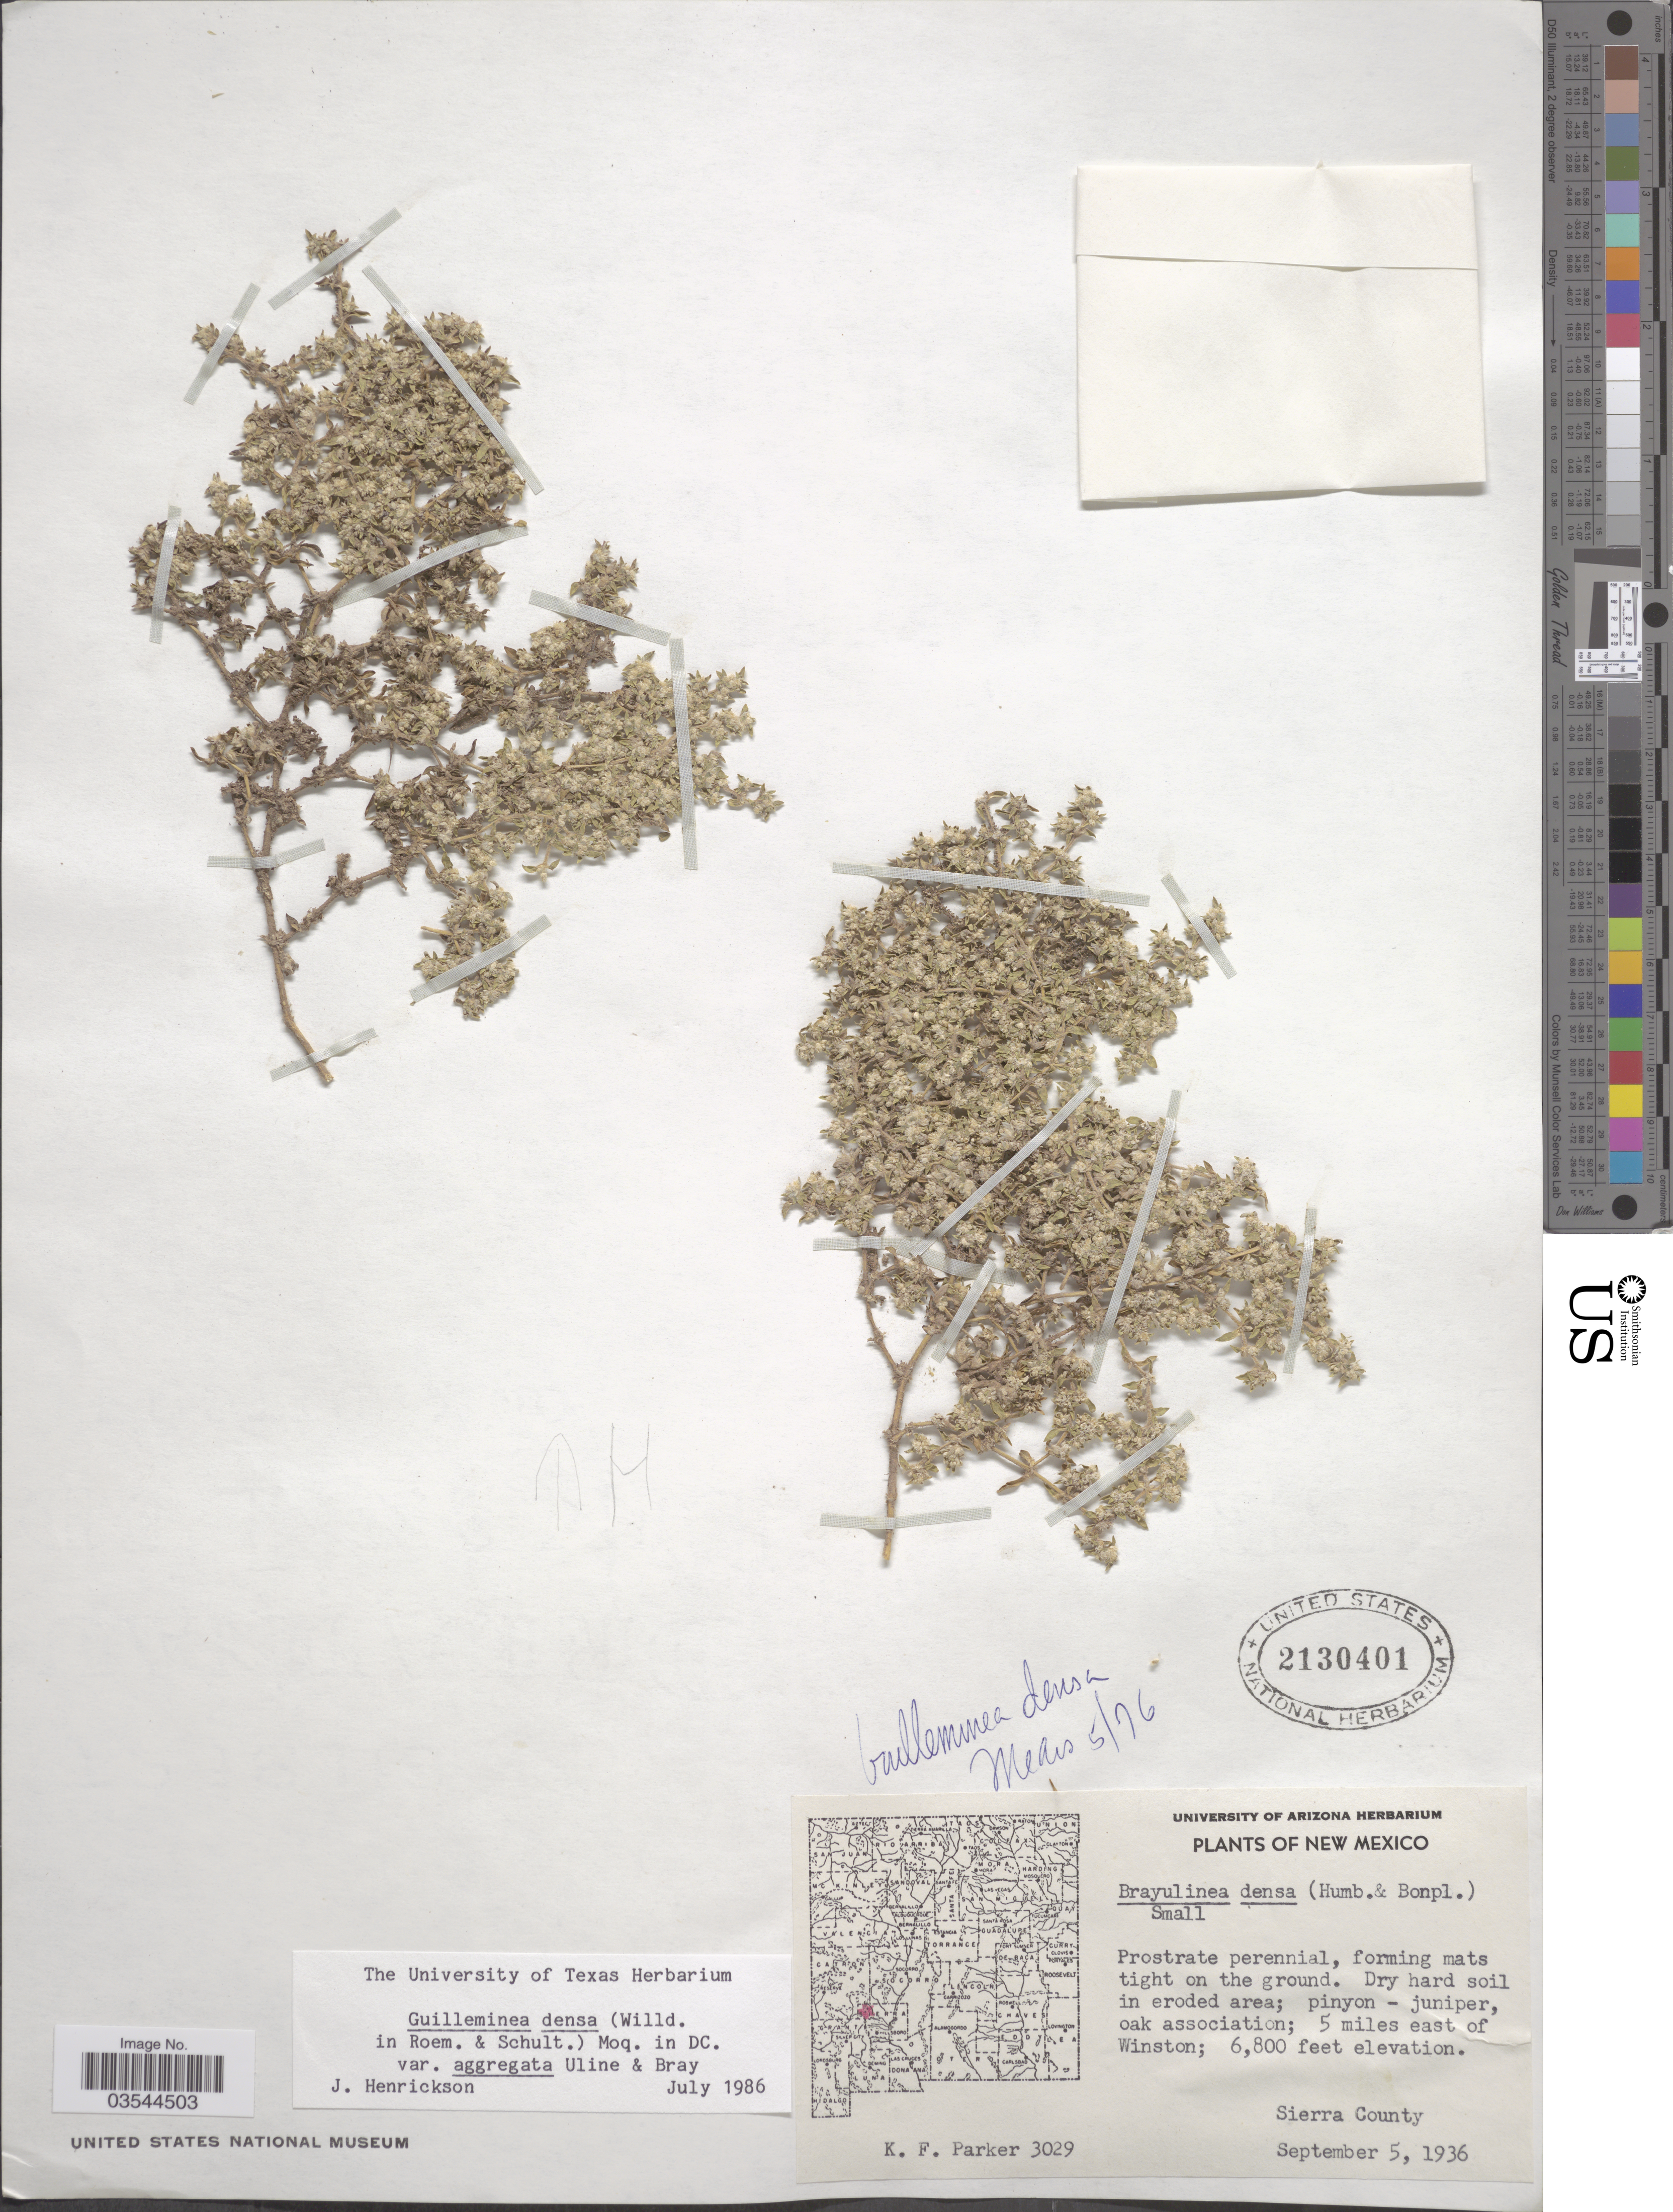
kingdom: Plantae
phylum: Tracheophyta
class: Magnoliopsida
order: Caryophyllales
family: Amaranthaceae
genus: Guilleminea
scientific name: Guilleminea densa var. aggregata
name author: Uline & W.L. Bray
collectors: K. F. Parker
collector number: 3029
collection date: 1936-09-05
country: United States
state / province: New Mexico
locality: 5 miles east of Winston. Sierra County.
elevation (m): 2073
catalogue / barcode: US 2130401